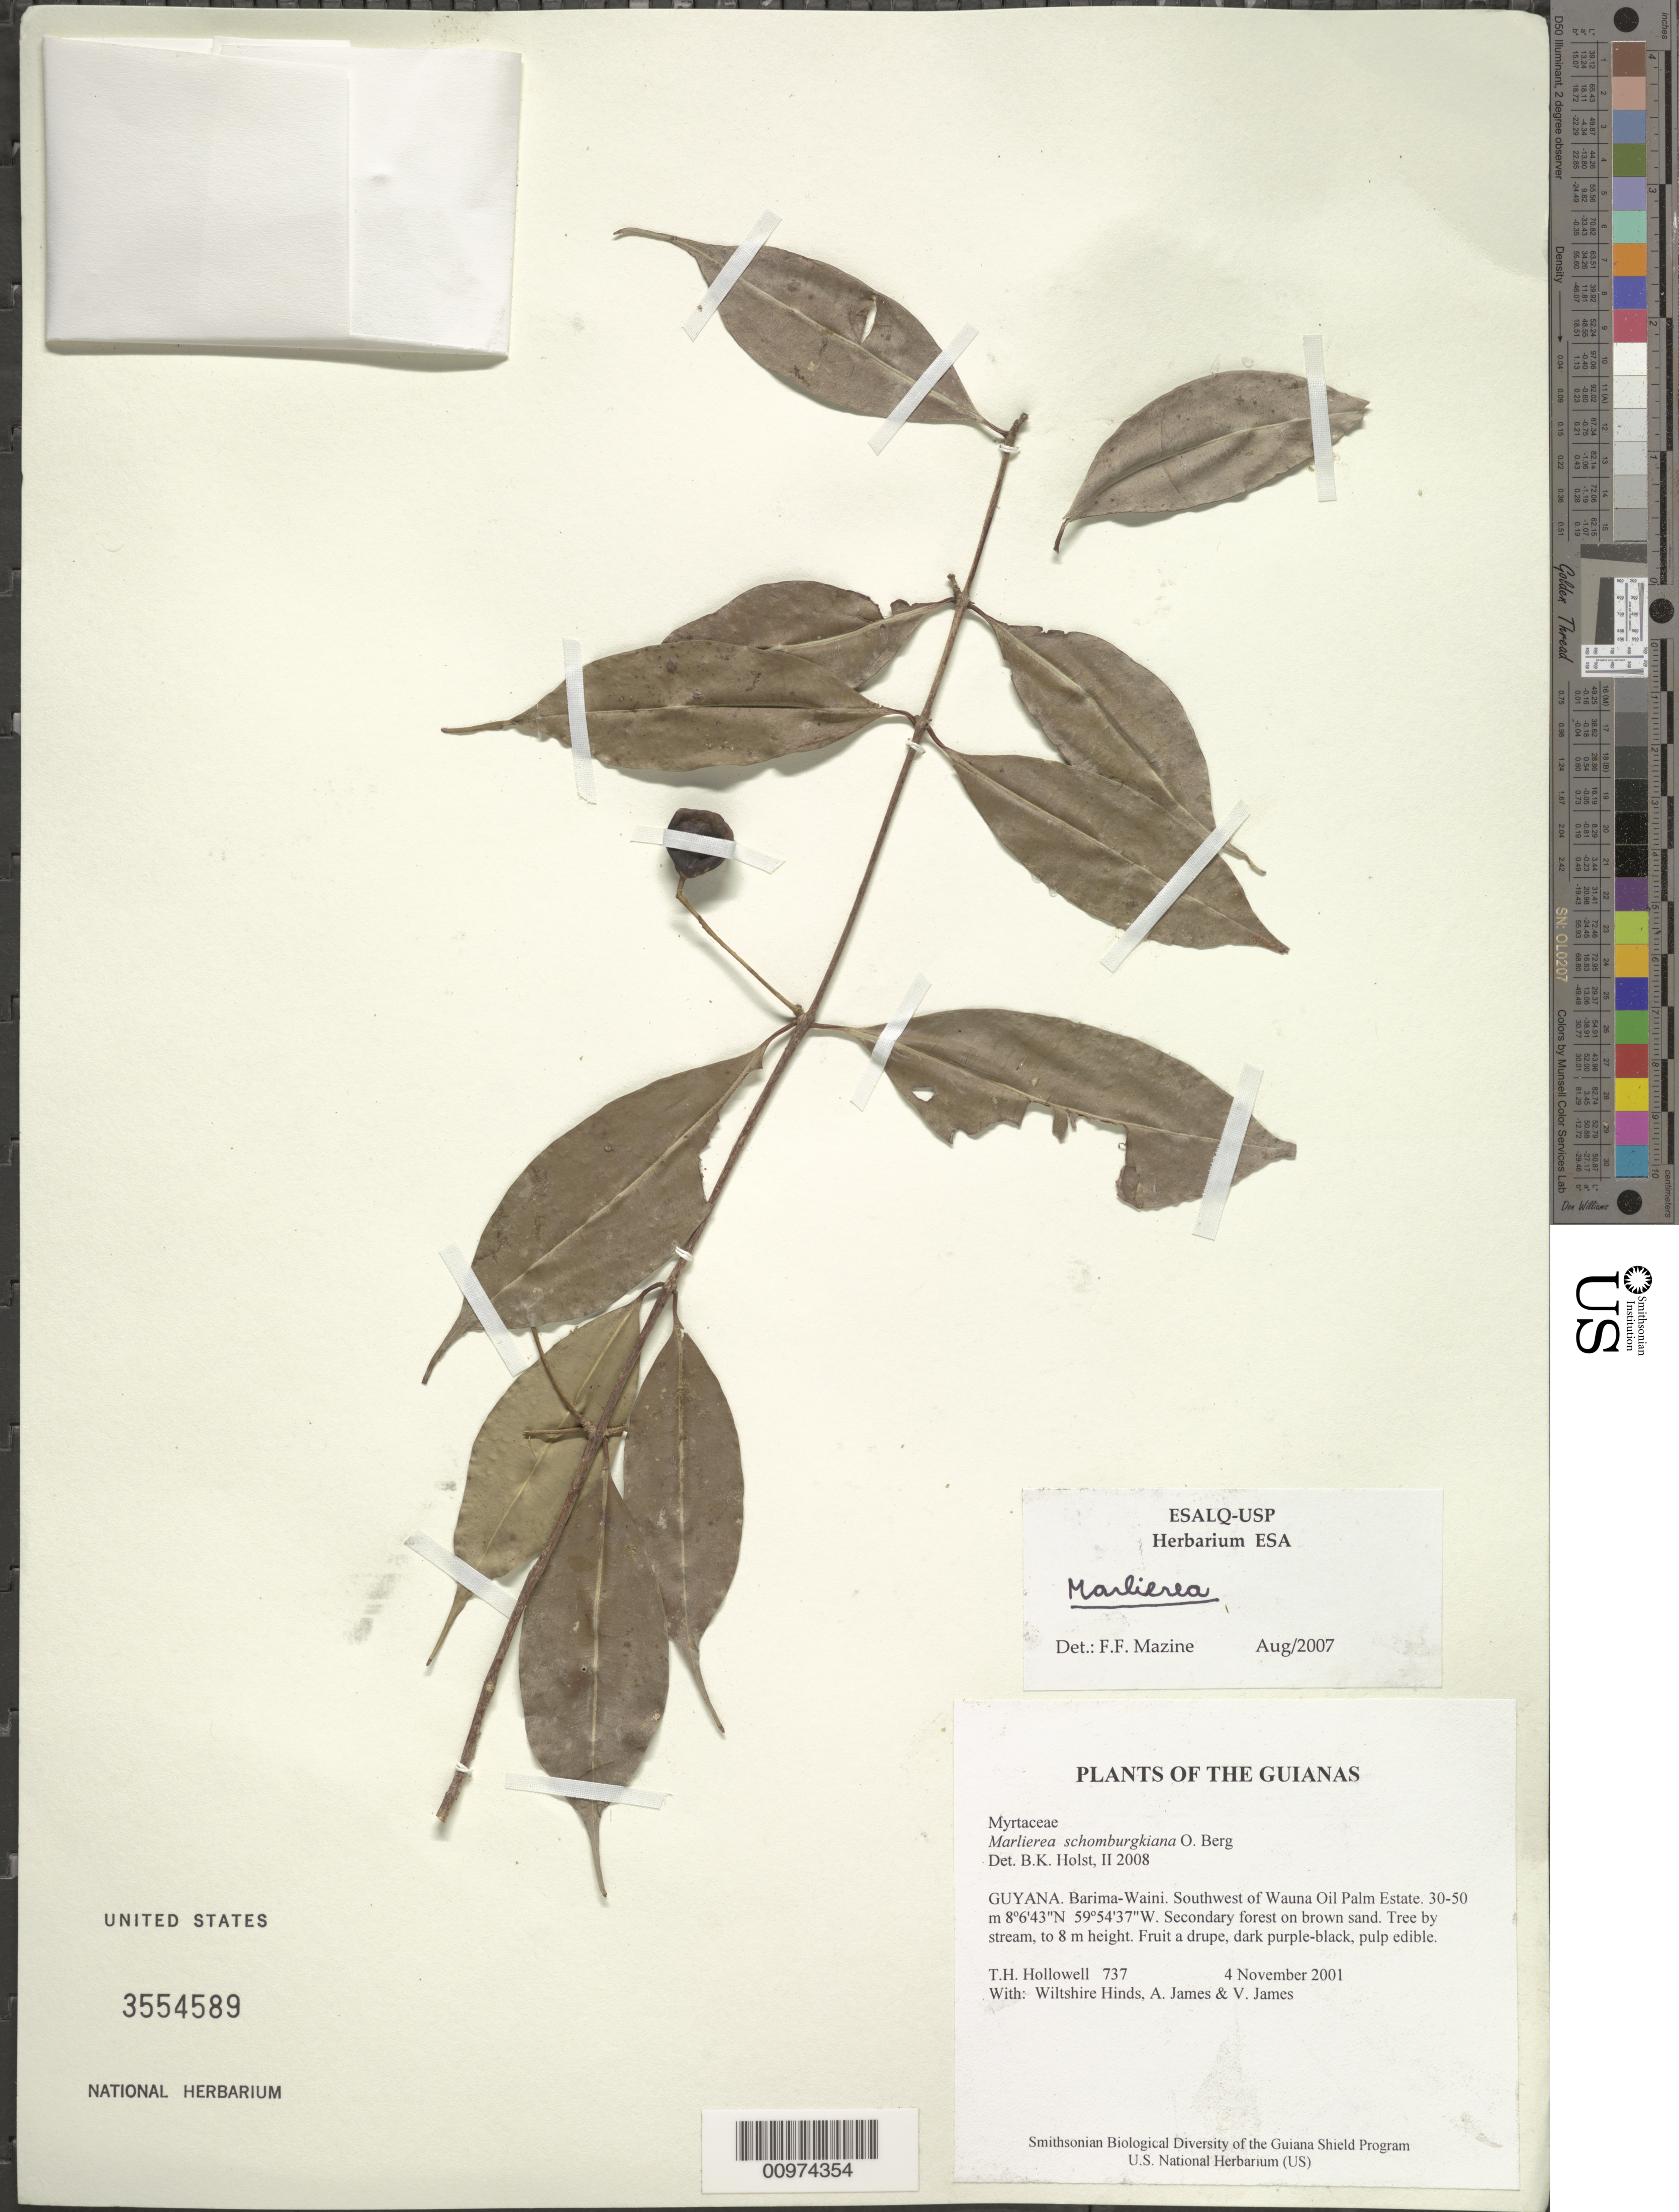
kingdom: Plantae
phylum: Tracheophyta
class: Magnoliopsida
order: Myrtales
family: Myrtaceae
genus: Myrcia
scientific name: Myrcia neoschomburgkiana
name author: E. Lucas & C.E. Wilson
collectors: T. Hollowell, W. Hinds, A. James & V. James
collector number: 737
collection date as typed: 4 November 2001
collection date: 2001-11-04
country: Guyana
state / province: Barima-Waini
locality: Southwest of Wauna Oil Palm Estate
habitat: Secondary forest on brown sand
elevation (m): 30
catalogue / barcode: US 3554589